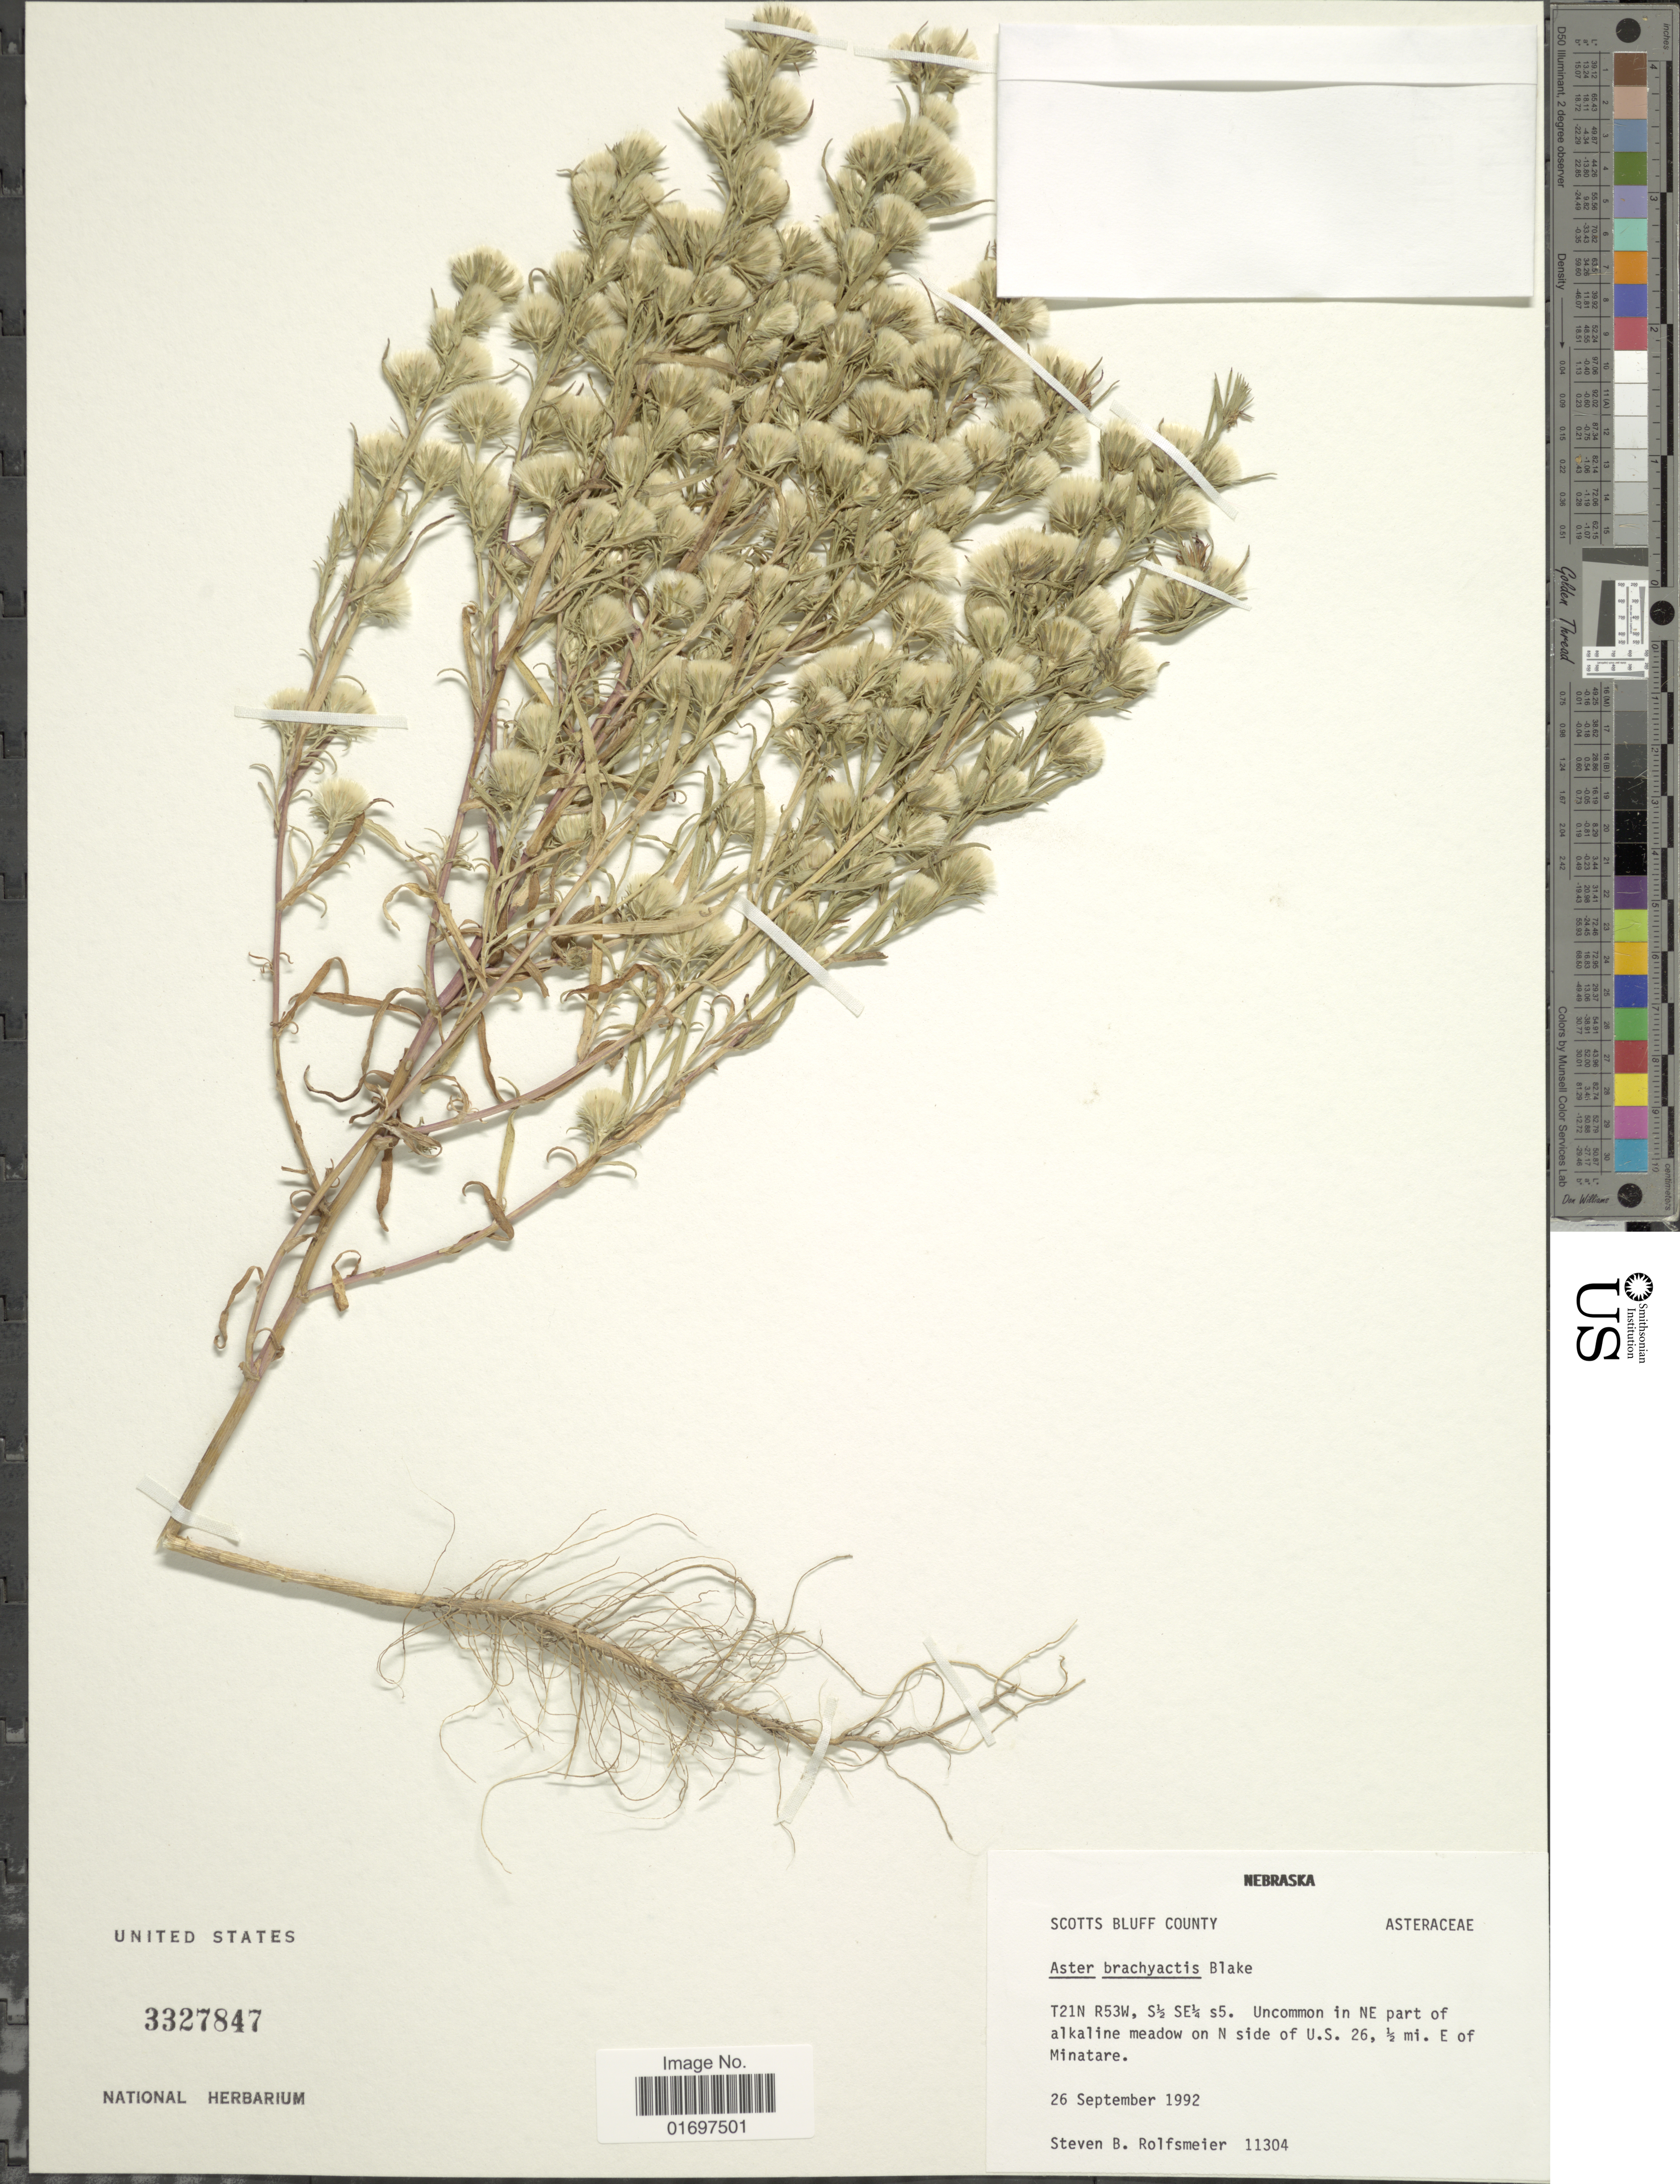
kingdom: Plantae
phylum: Tracheophyta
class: Magnoliopsida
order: Asterales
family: Asteraceae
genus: Symphyotrichum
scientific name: Symphyotrichum ciliatum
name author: (Ledeb.) G.L. Nesom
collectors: S. Rolfsmeier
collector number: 11304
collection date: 1992-09-26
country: United States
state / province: Nebraska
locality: Nebraska. Scotts Bluff County. T21N, R53W, S½ SE¼ s5. Uncommon in NE part of alkaline meadow on N side of U.S. 26, ½ mi. E of Minatare.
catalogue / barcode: US 3327847